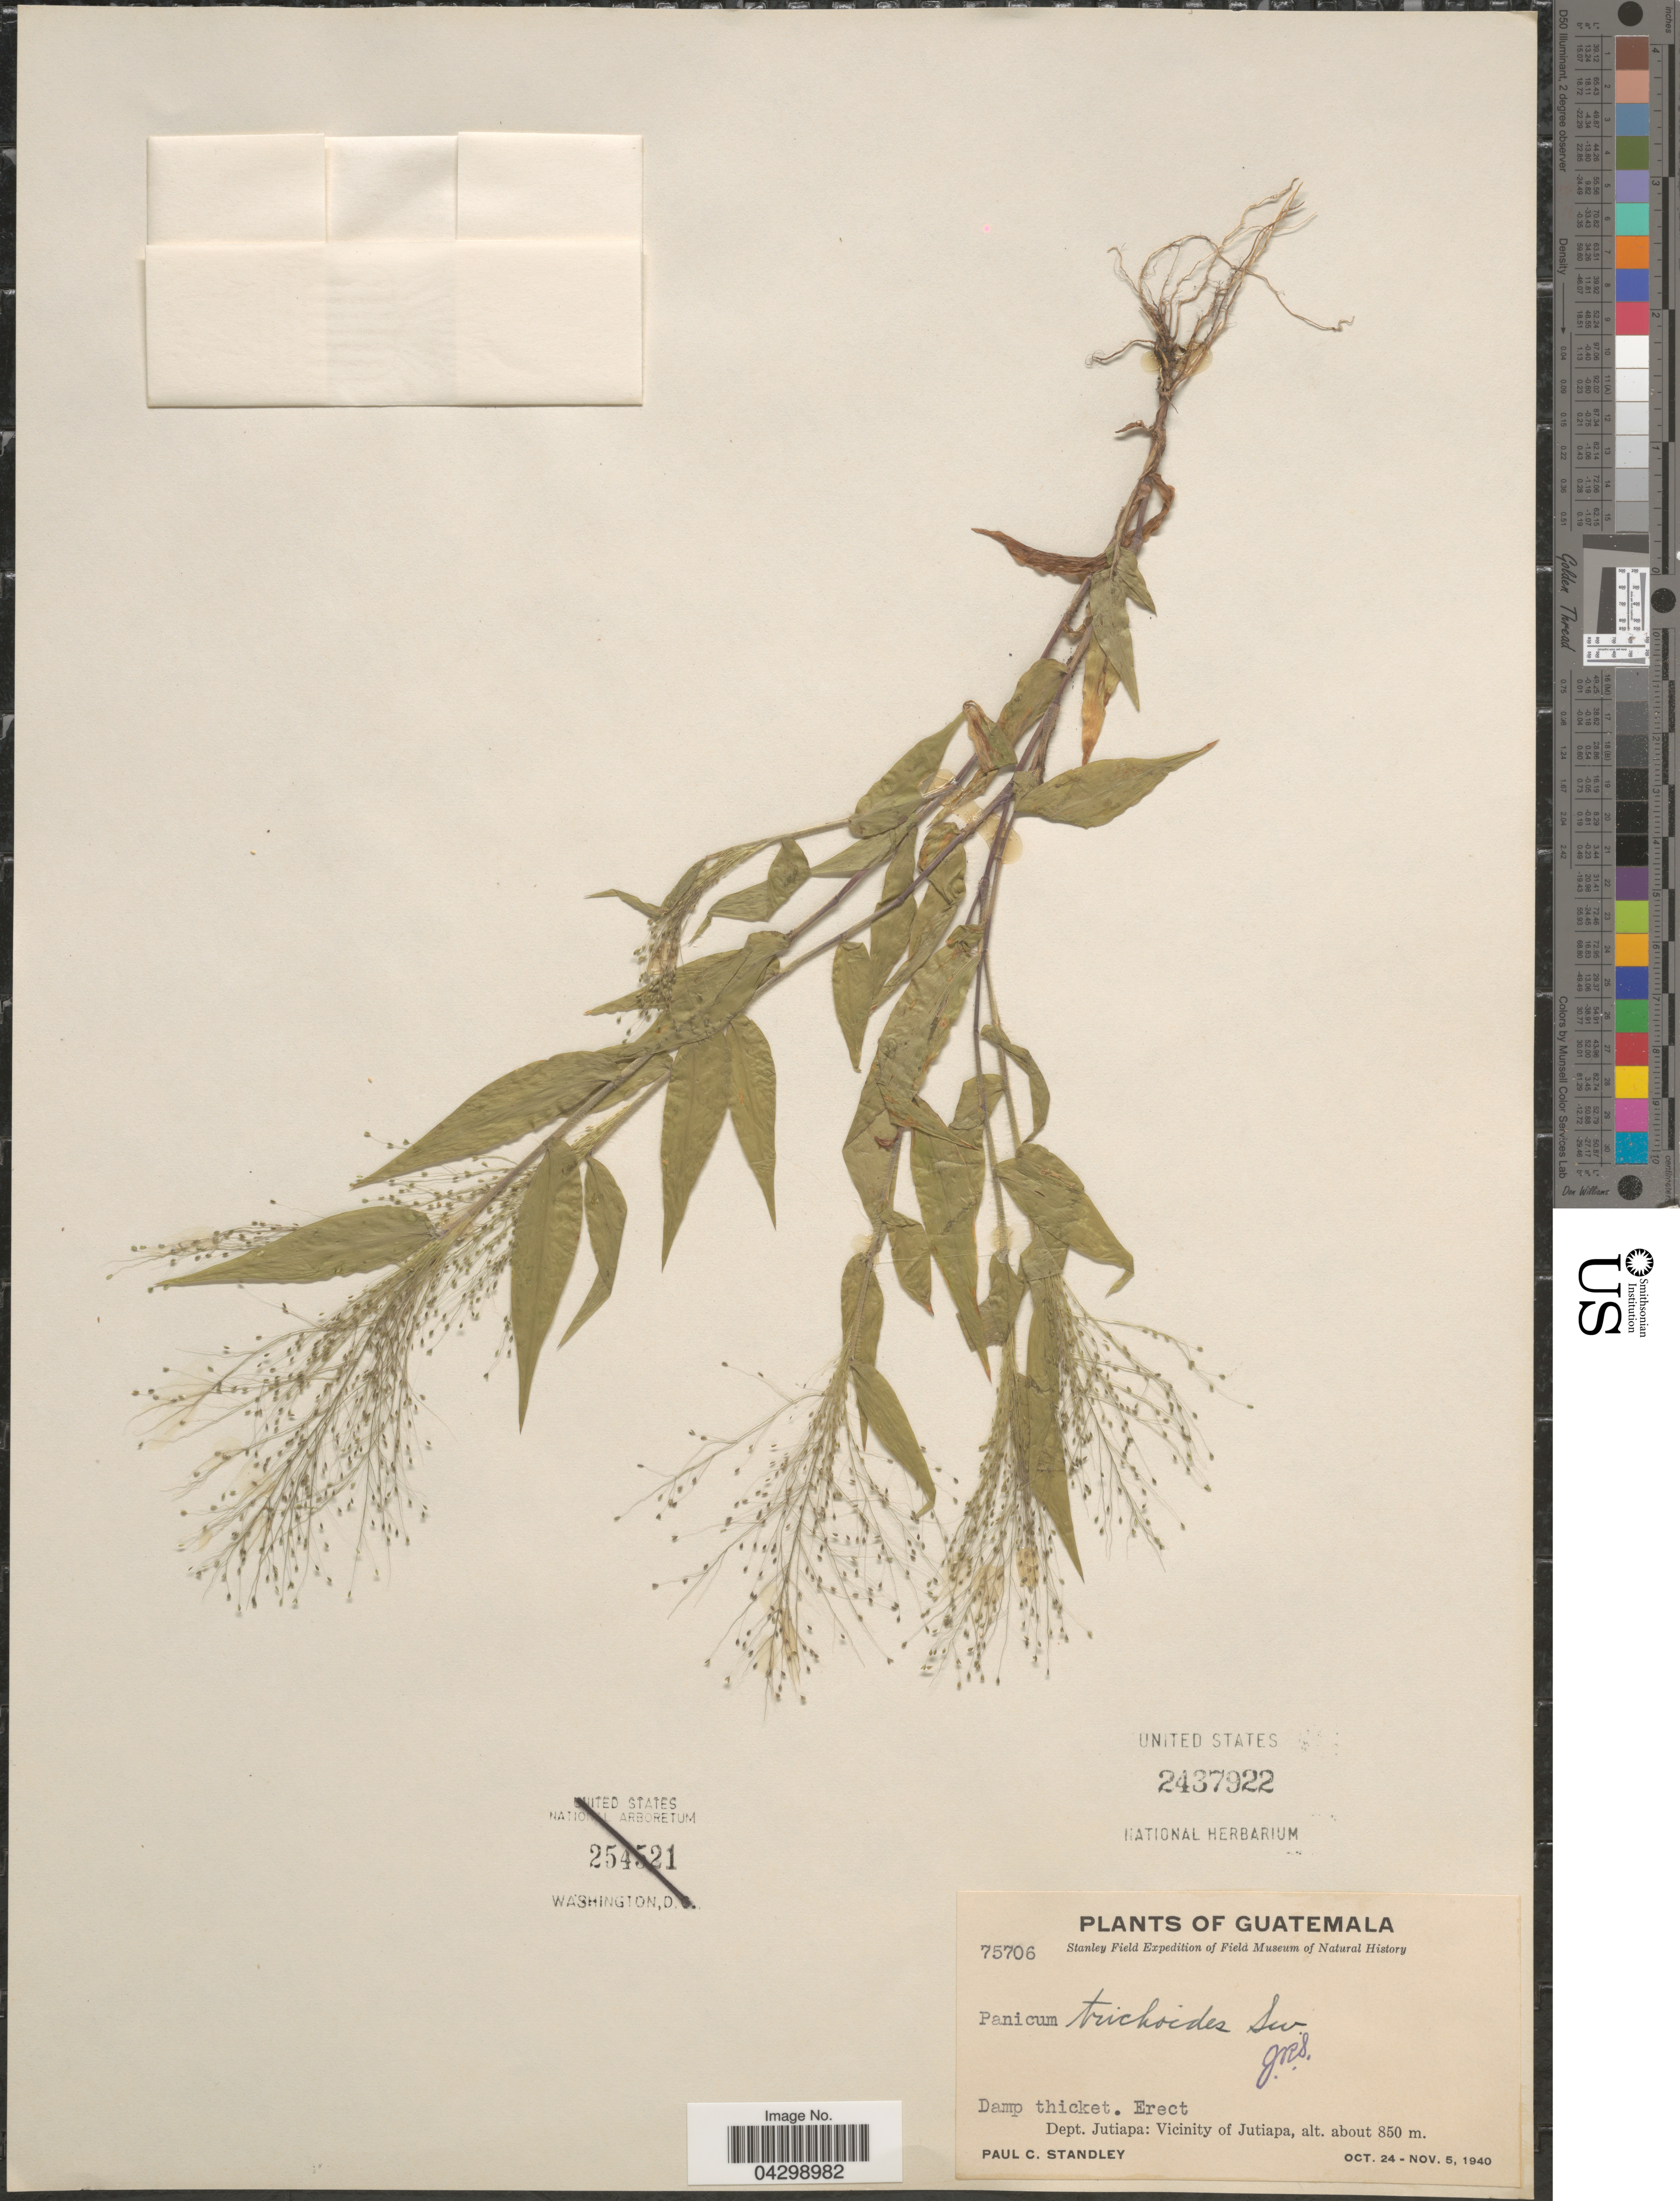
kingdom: Plantae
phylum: Tracheophyta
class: Liliopsida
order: Poales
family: Poaceae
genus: Panicum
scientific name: Panicum trichoides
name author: Sw.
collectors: P. C. Standley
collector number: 75706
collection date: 1940-10-24/1940-11-05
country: Guatemala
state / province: Jutiapa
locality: Stanley Field Expedition. Dept. Jutiapa: Vicinity of Jutiapa.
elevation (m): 850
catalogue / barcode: US 2437922